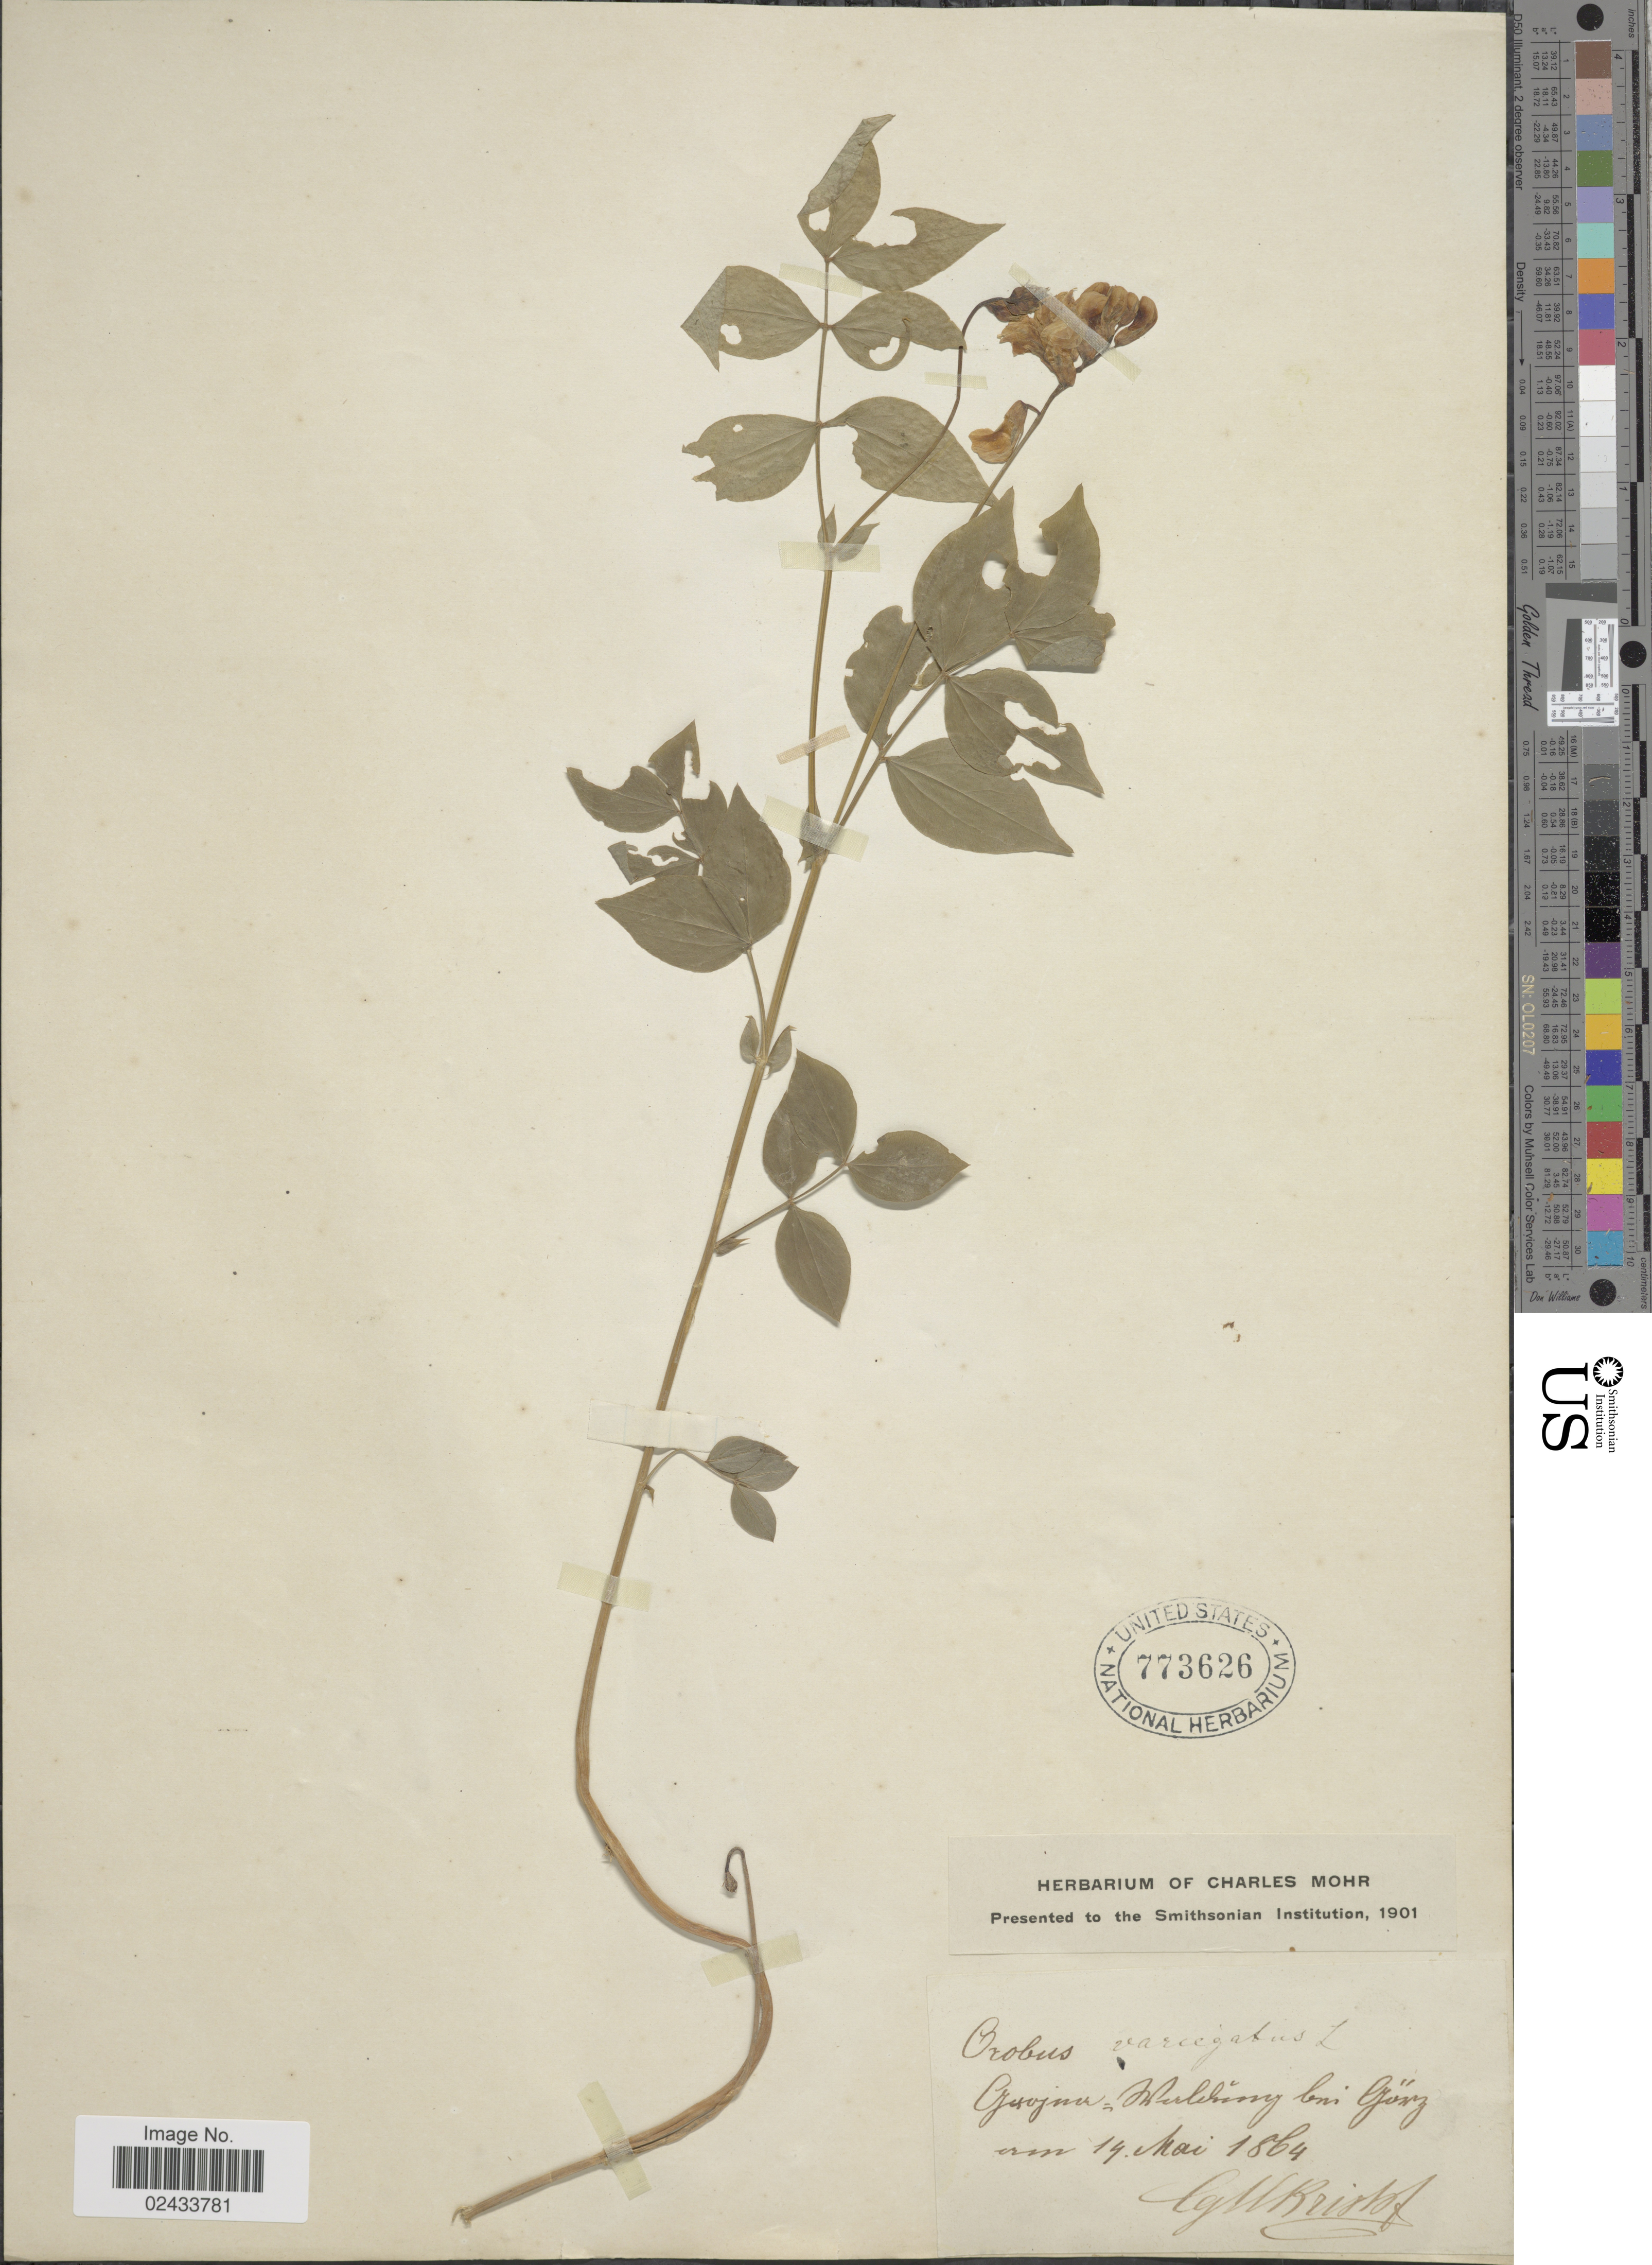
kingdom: Plantae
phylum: Tracheophyta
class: Magnoliopsida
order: Fabales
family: Fabaceae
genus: Lathyrus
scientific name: Lathyrus sp.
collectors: Bristof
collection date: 1864-05-14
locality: Grojna Wirlebing bei Gjorz [interpreted]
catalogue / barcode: US 773626